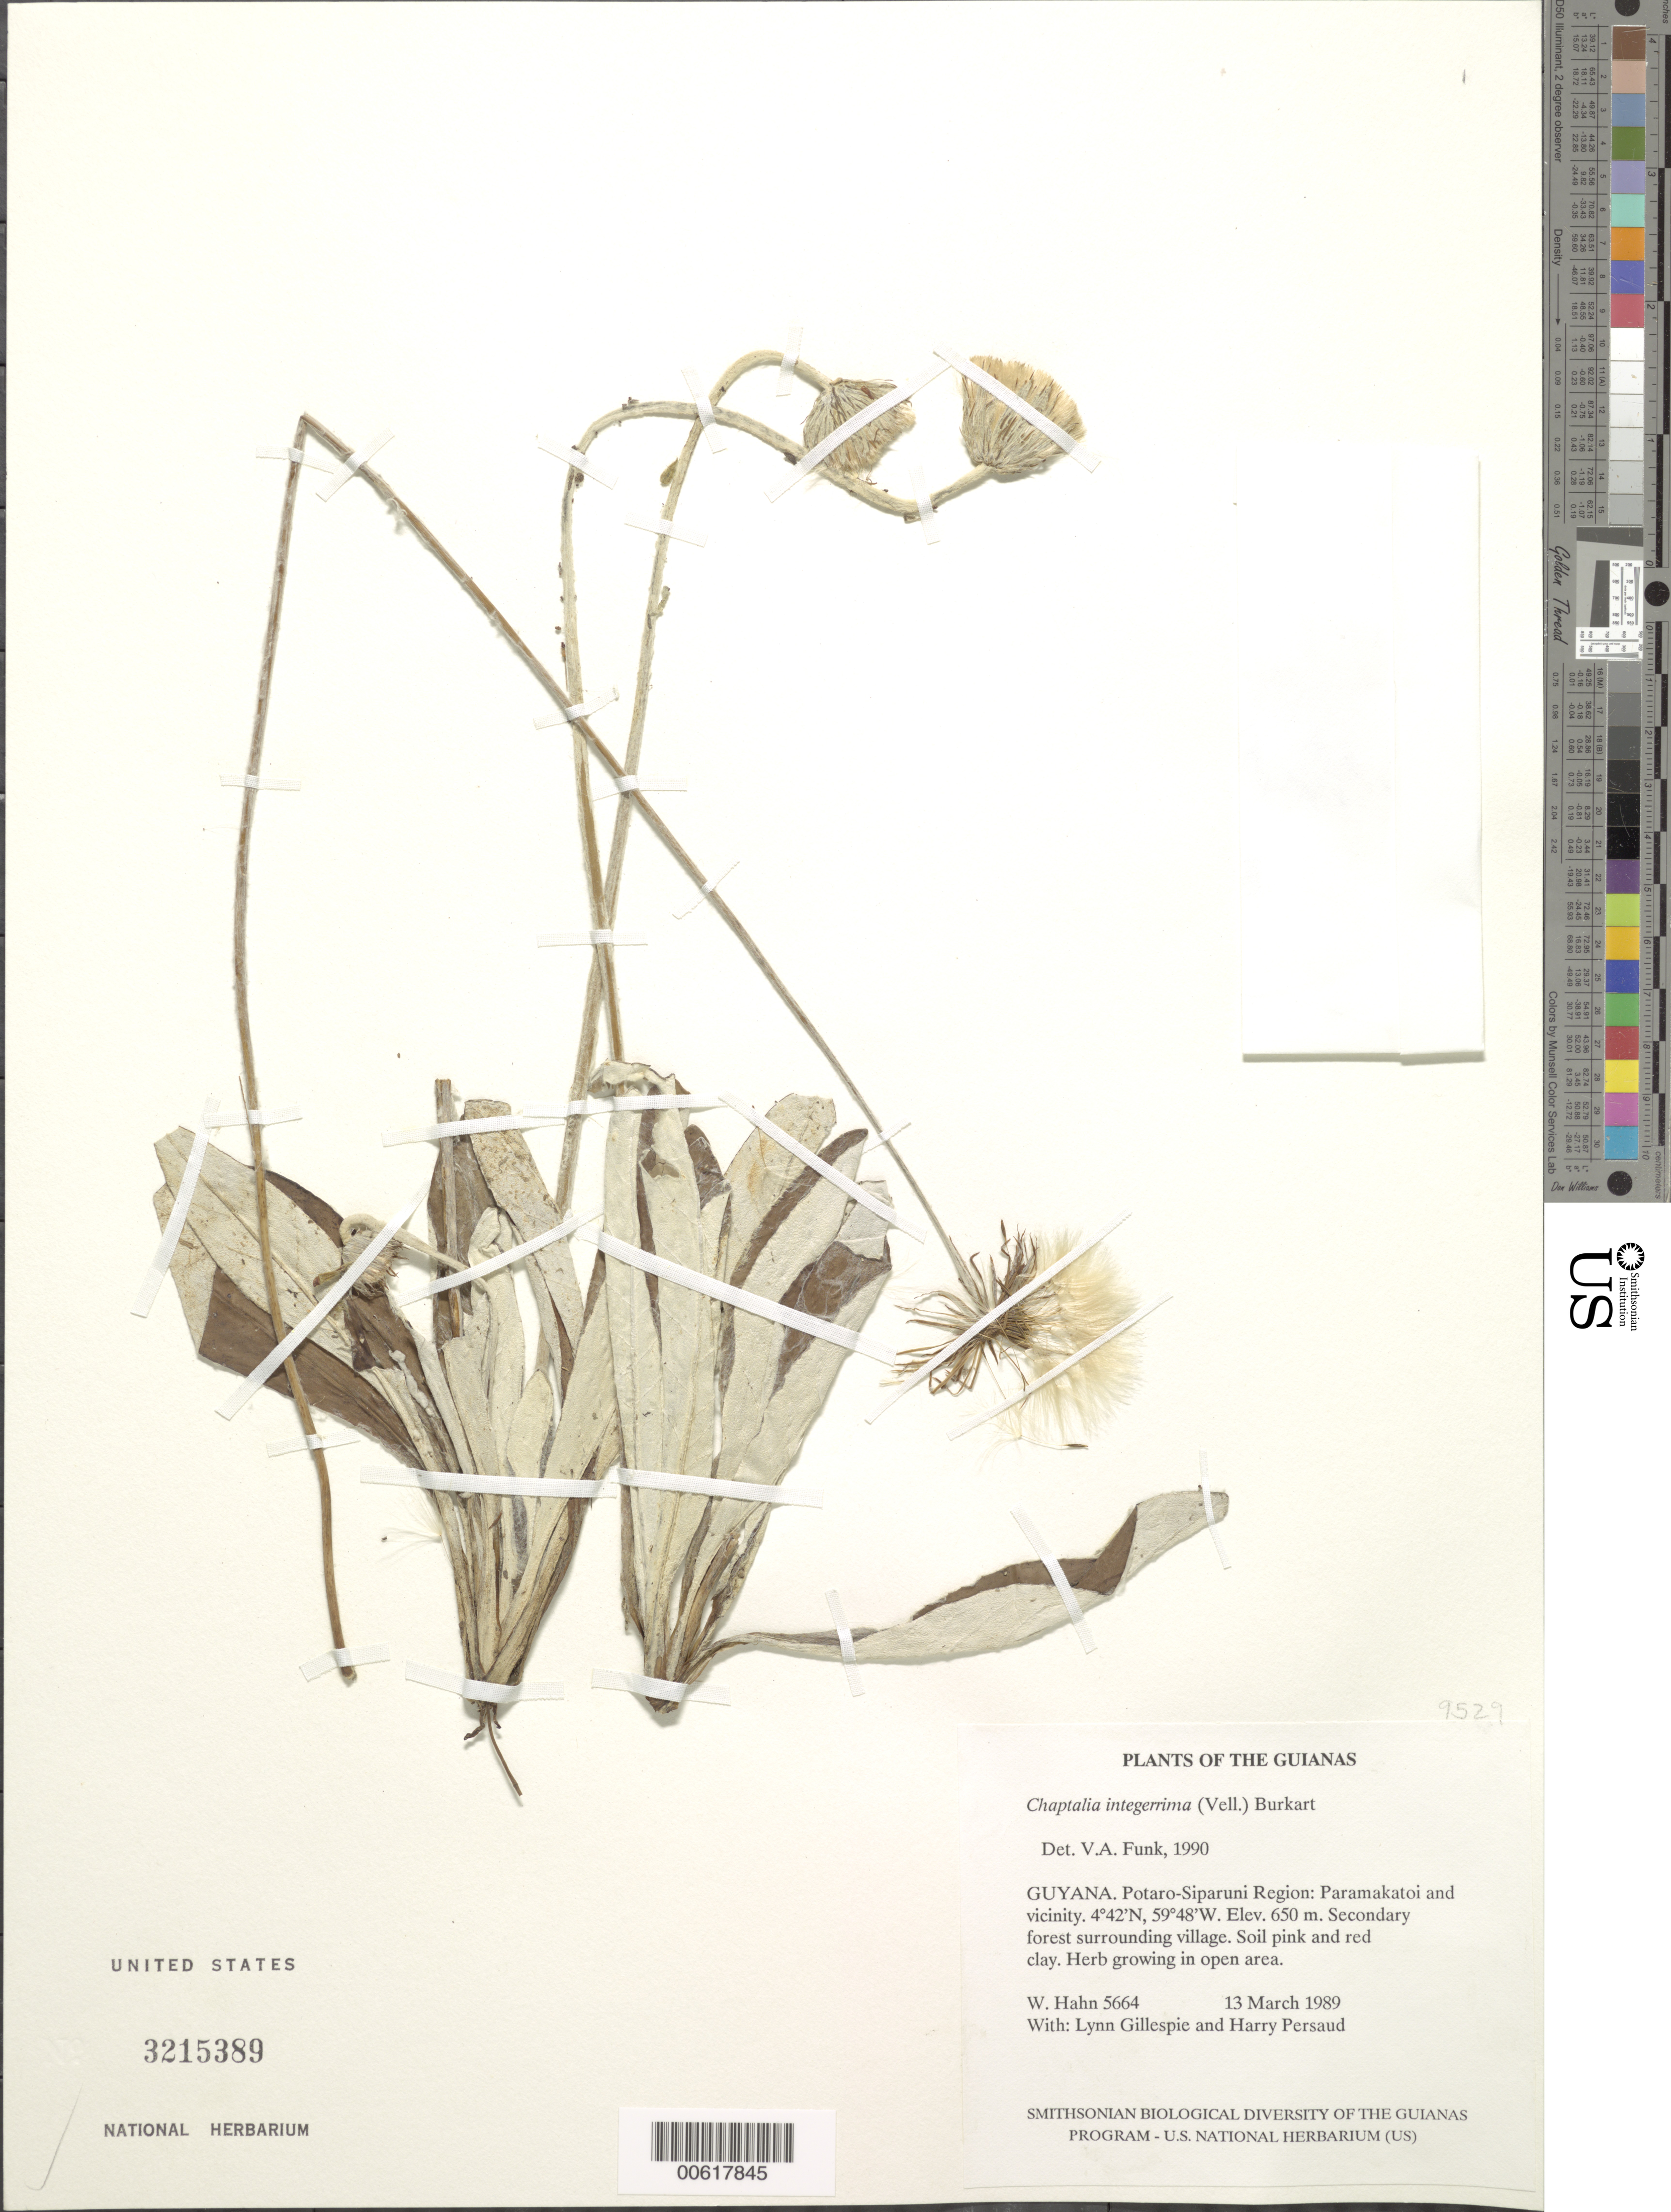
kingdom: Plantae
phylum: Tracheophyta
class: Magnoliopsida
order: Asterales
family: Asteraceae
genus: Chaptalia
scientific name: Chaptalia integerrima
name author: (Vell.) Burkart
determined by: Funk, Vicki A., (BOT), Smithsonian Institution - National Museum of Natural History (UNITED STATES)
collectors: W. Hahn, L. J. Gillespie & H. Persaud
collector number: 5664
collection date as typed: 13 March 1989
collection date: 1989-03-13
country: Guyana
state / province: Potaro-Siparuni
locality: Paramakatoi and vicinity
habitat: Secondary forest surrounding village. Soil pink and red clay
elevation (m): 650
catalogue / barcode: US 3215389